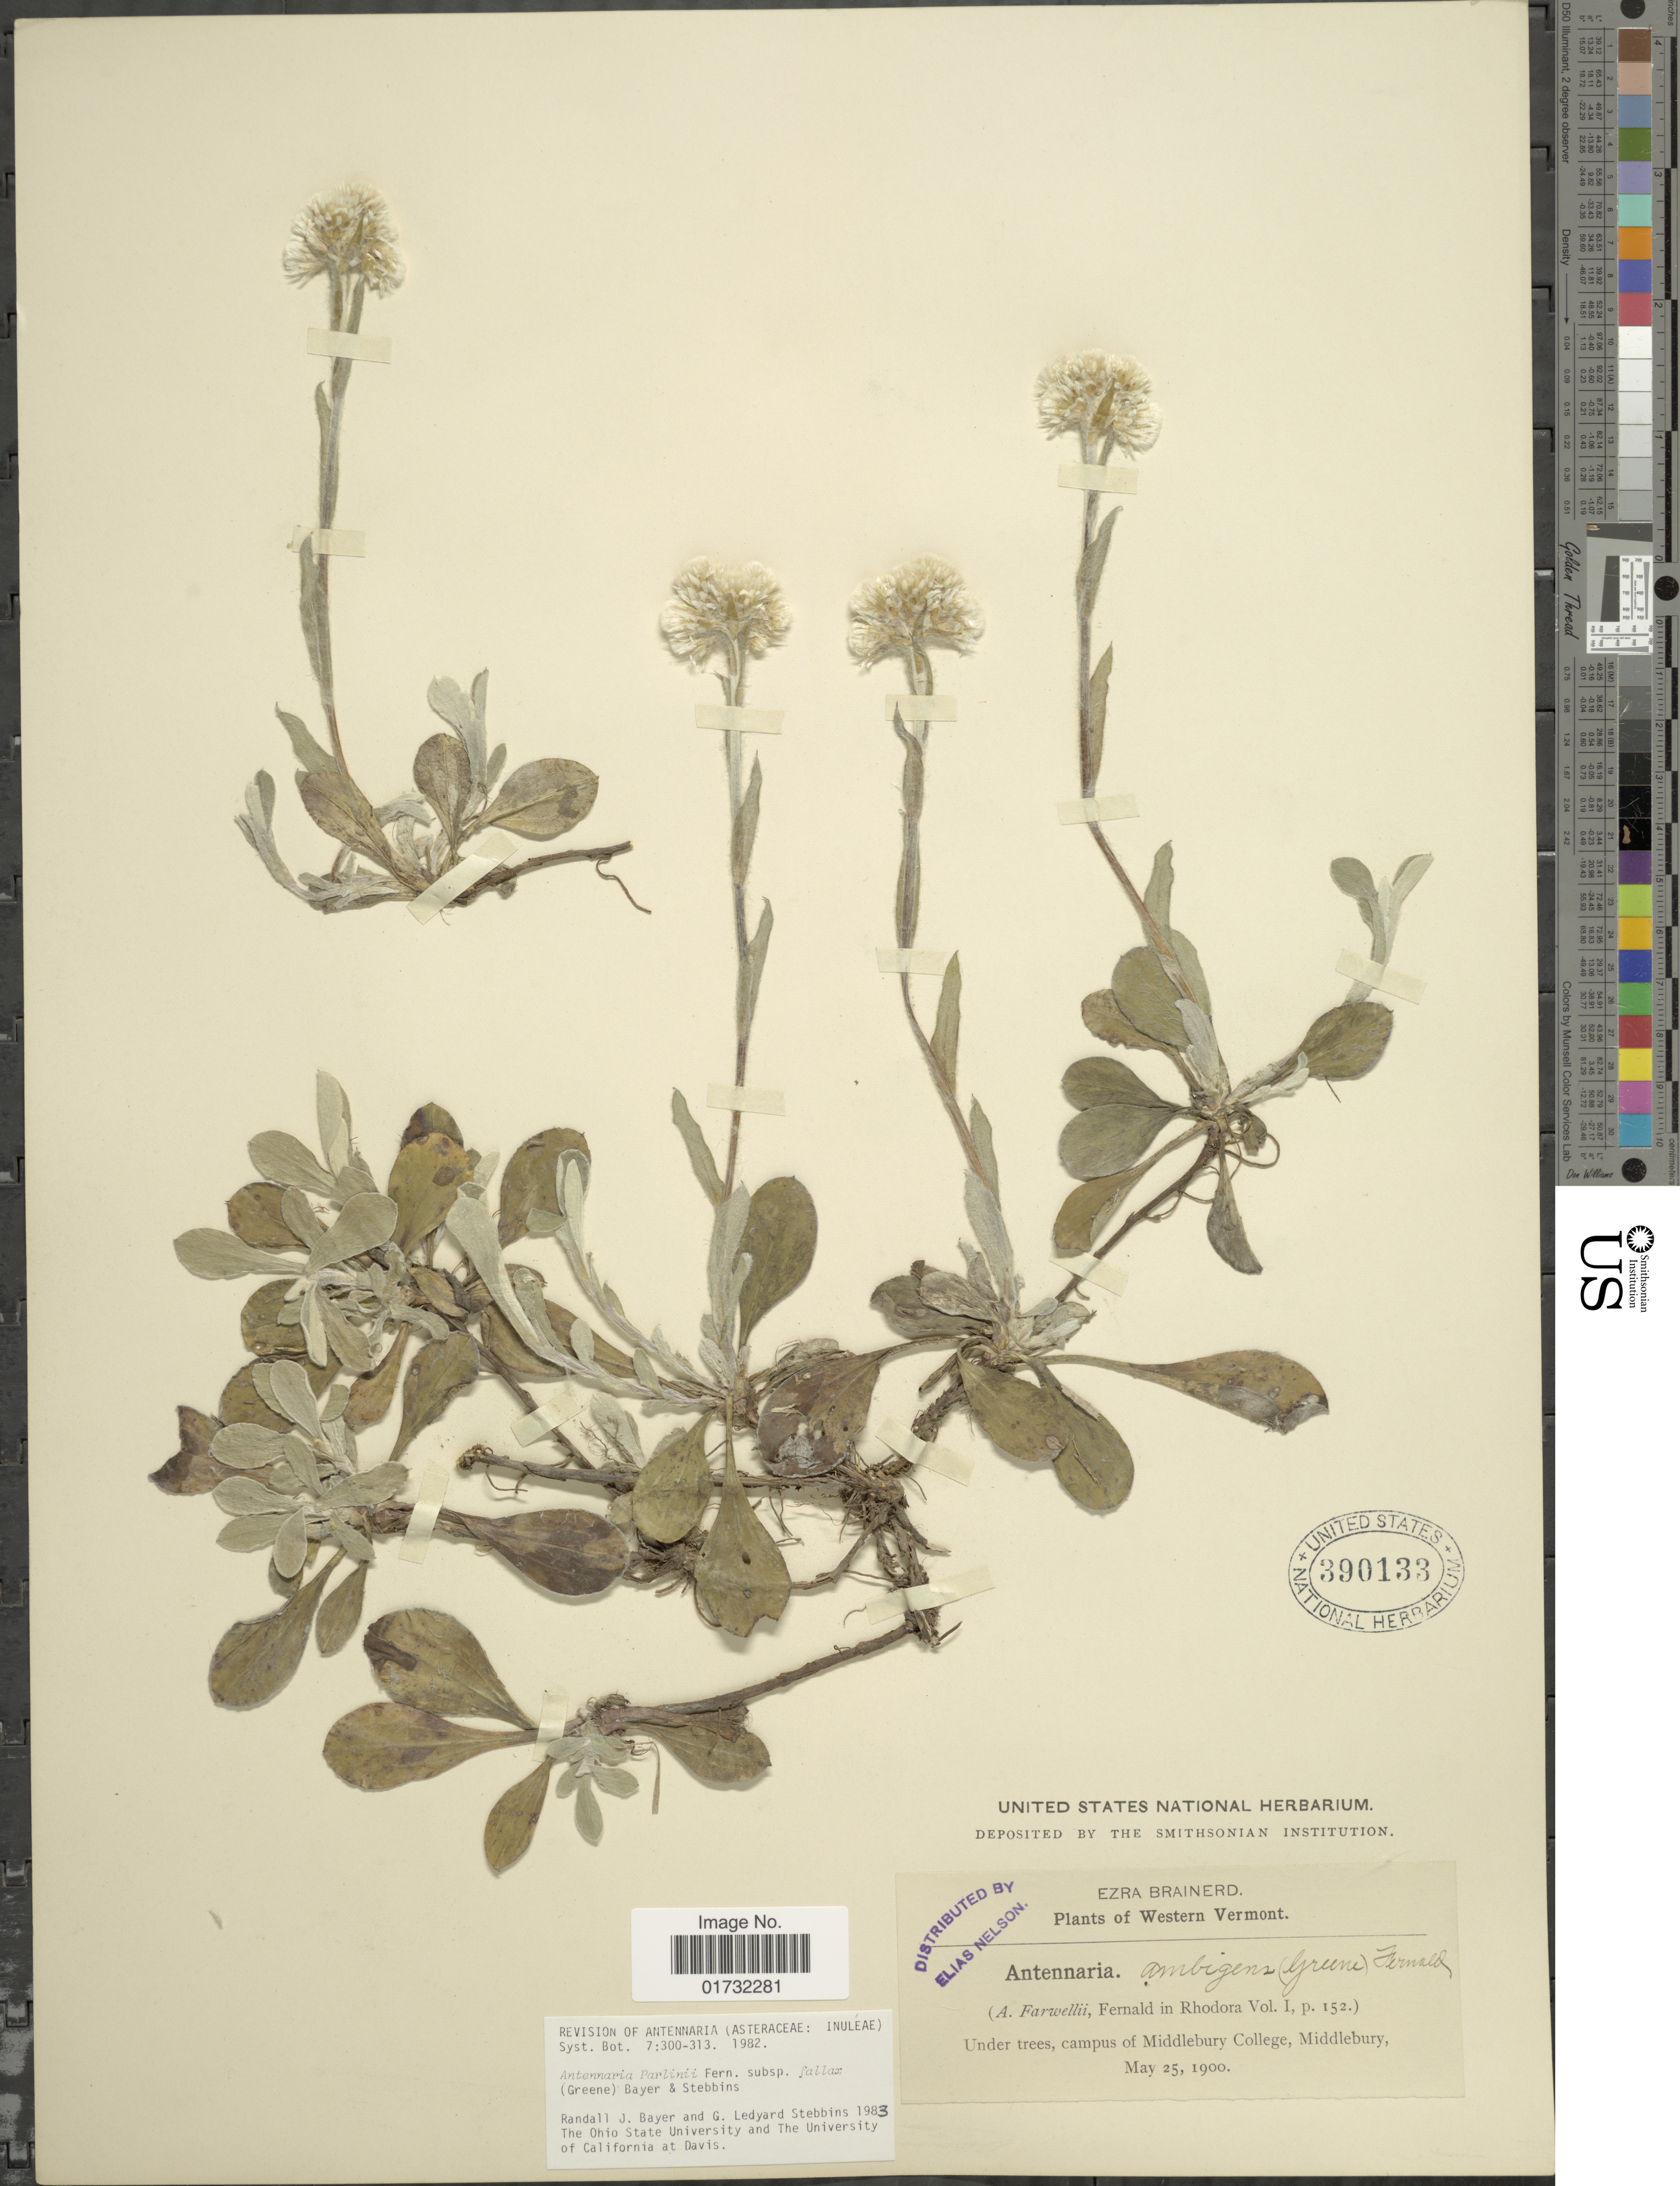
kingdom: Plantae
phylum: Tracheophyta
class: Magnoliopsida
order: Asterales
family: Asteraceae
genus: Antennaria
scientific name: Antennaria parlinii subsp. fallax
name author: (Greene) R.J. Bayer & Stebbins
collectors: E. Brainerd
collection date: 1900-05-25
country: United States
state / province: Vermont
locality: Western Vermont. campus of Middlebury College, Middlebury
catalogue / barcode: US 390133